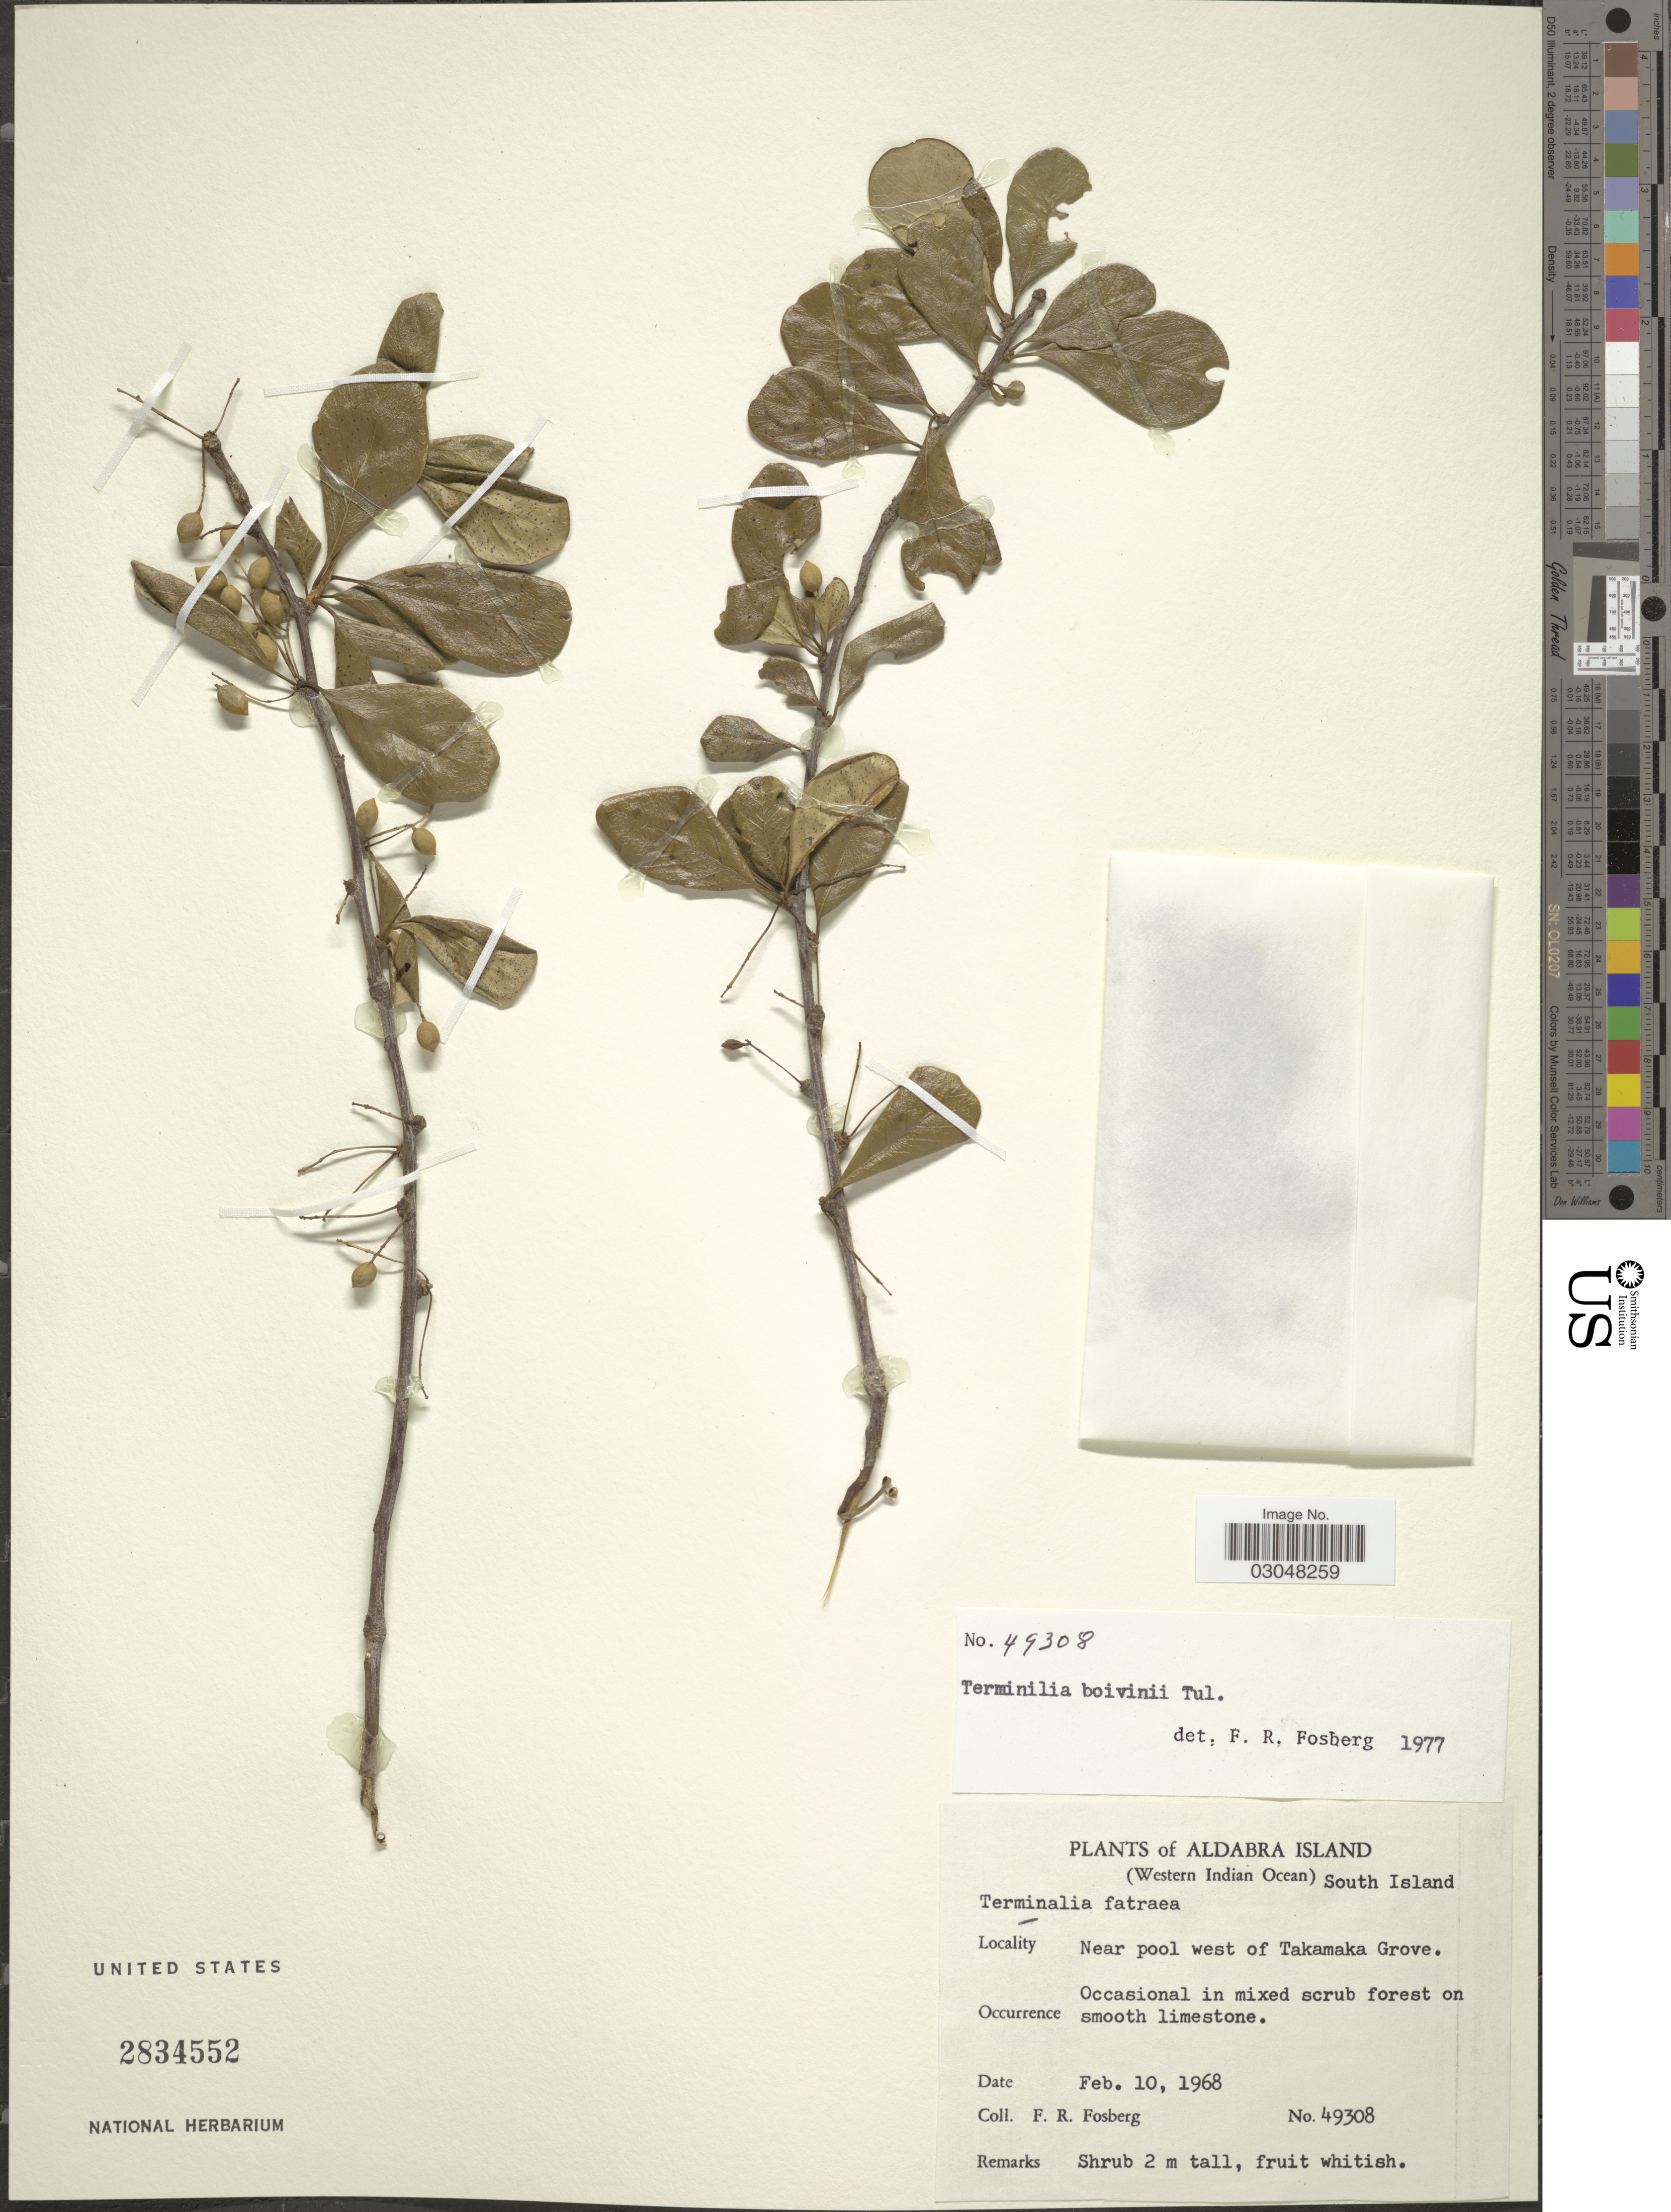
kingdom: Plantae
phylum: Tracheophyta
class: Magnoliopsida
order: Myrtales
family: Combretaceae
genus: Terminalia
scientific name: Terminalia boivinii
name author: Tul.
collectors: F. R. Fosberg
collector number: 49308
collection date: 1968-02-10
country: Seychelles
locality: Aldabra Island (Western Indian Ocean) South Island. Near pool west of Takamaka Grove.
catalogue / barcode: US 2834552